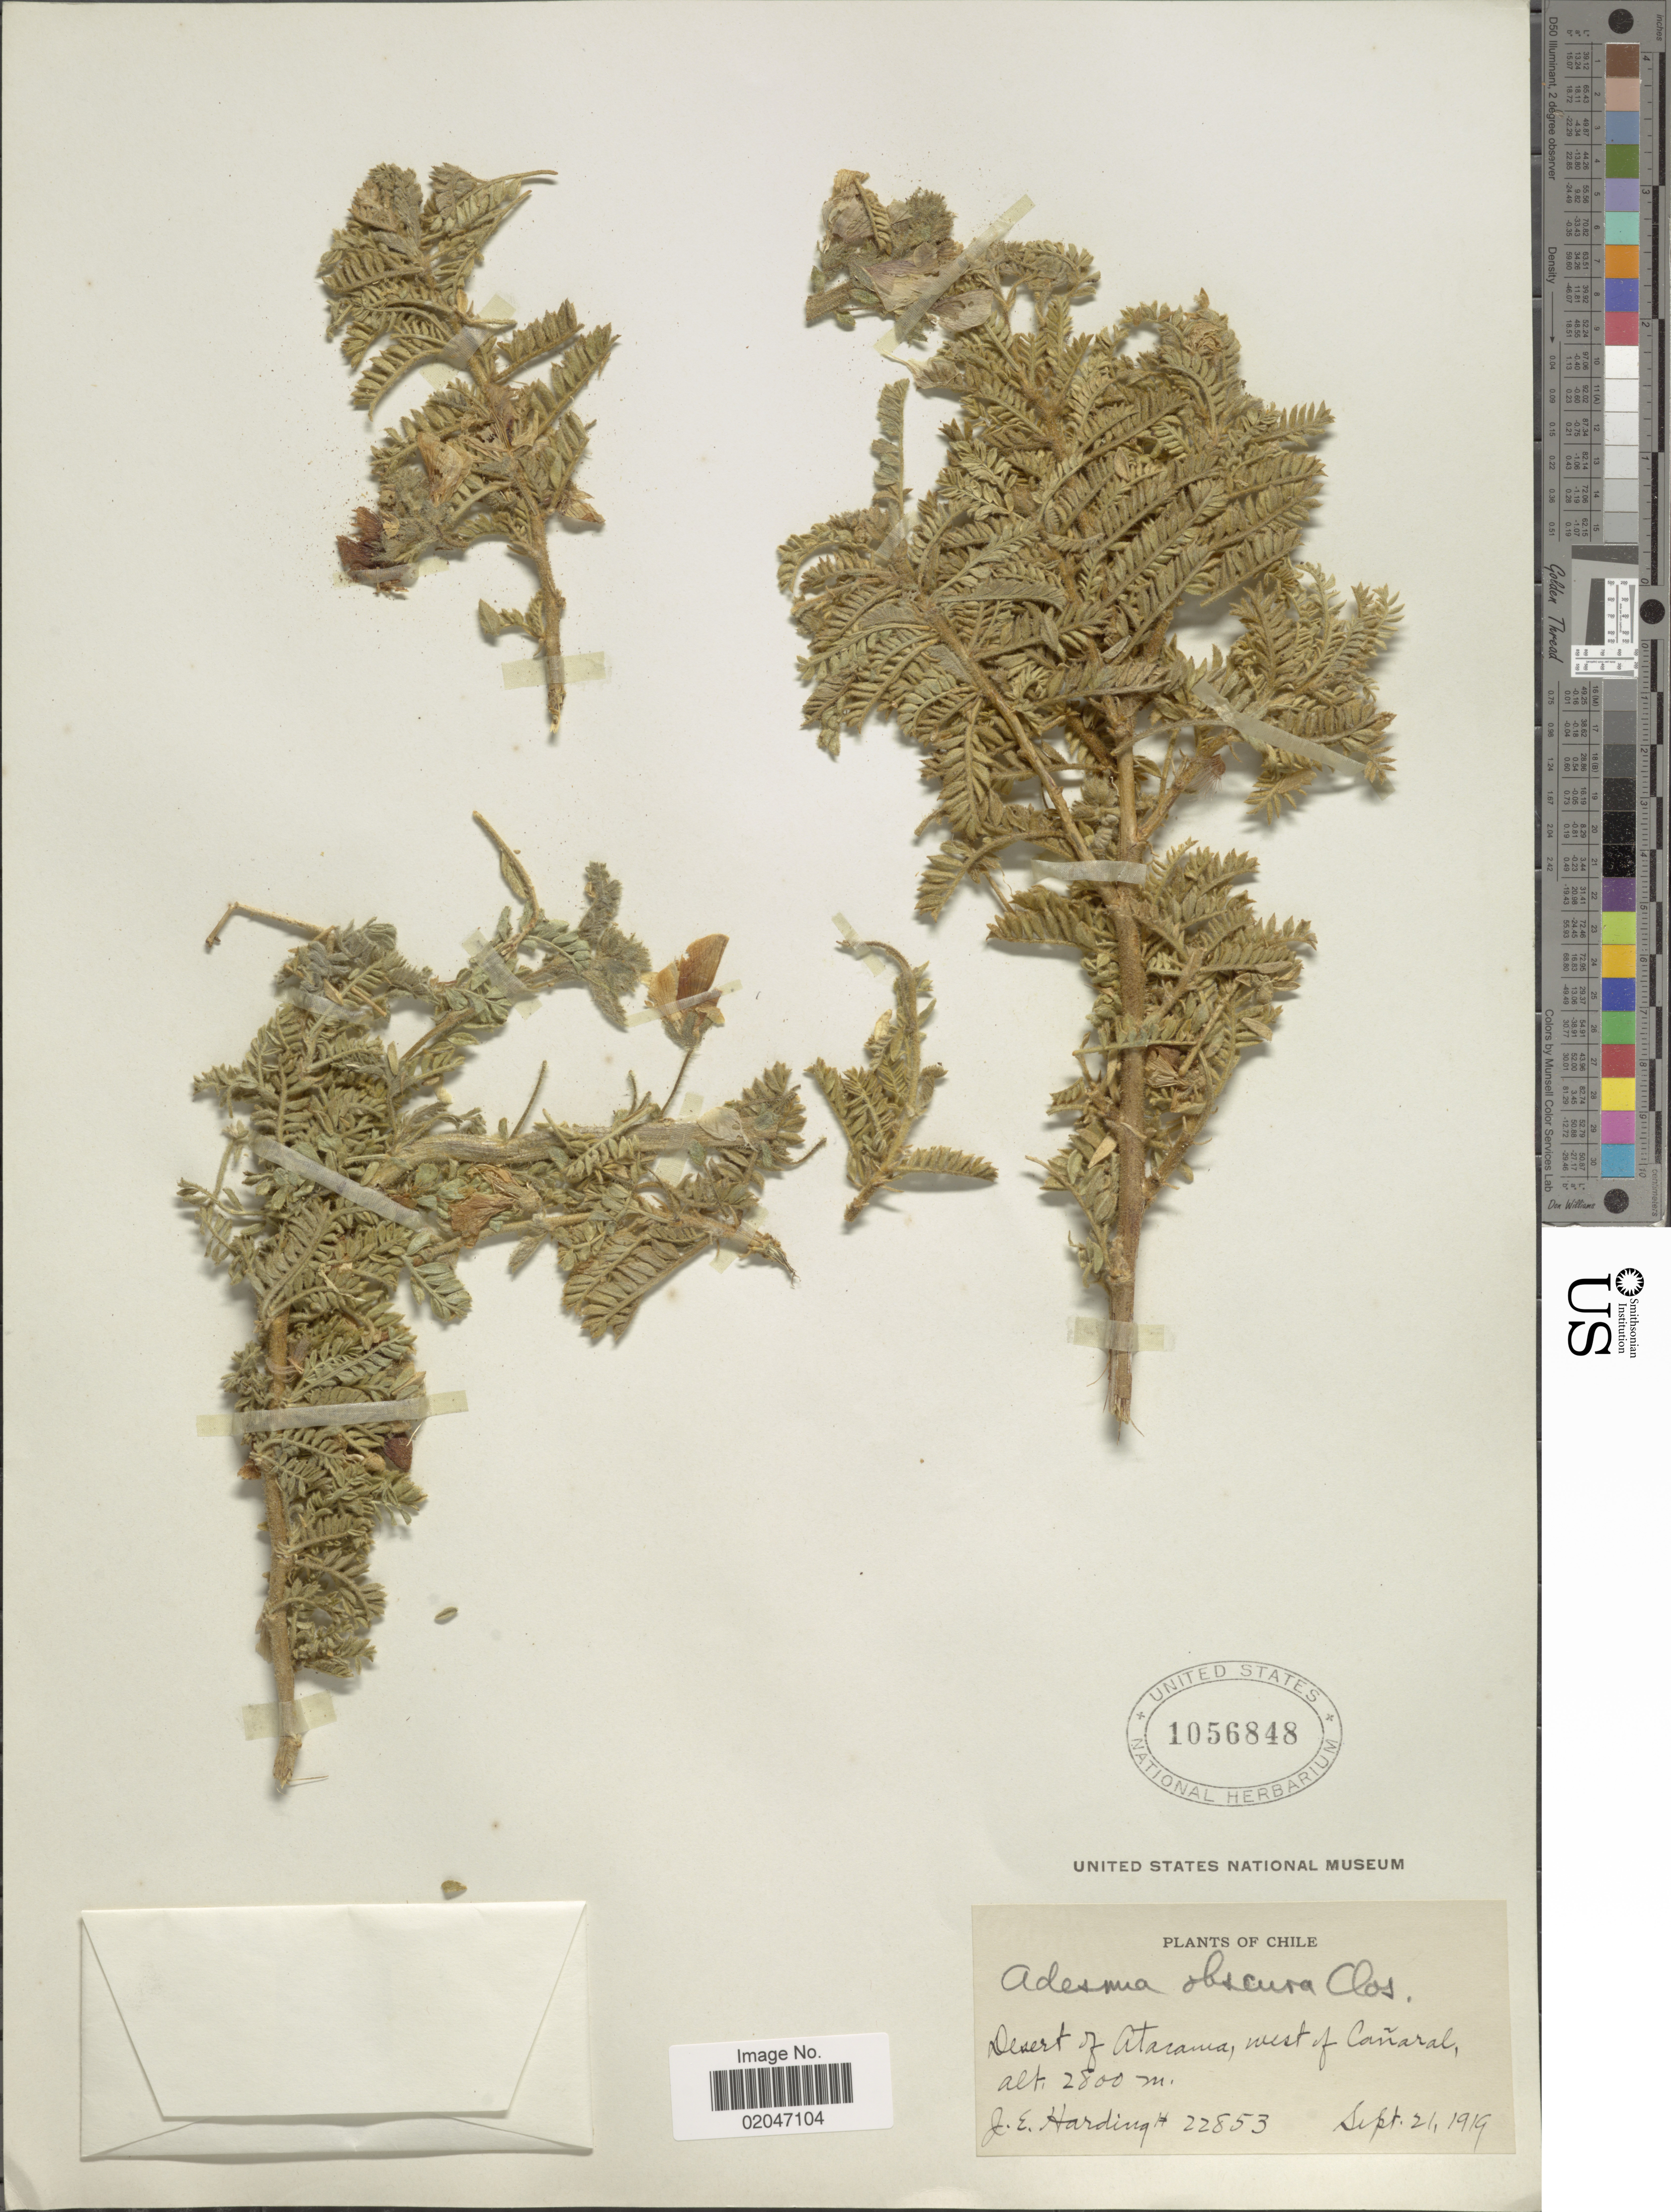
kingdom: Plantae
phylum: Tracheophyta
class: Magnoliopsida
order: Fabales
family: Fabaceae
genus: Adesmia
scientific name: Adesmia obscura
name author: Clos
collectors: J. Harding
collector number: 22853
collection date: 1919-09-21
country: Chile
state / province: Atacama (III)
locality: Desert of Atacama, west of Canaral.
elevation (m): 2800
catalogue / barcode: US 1056848